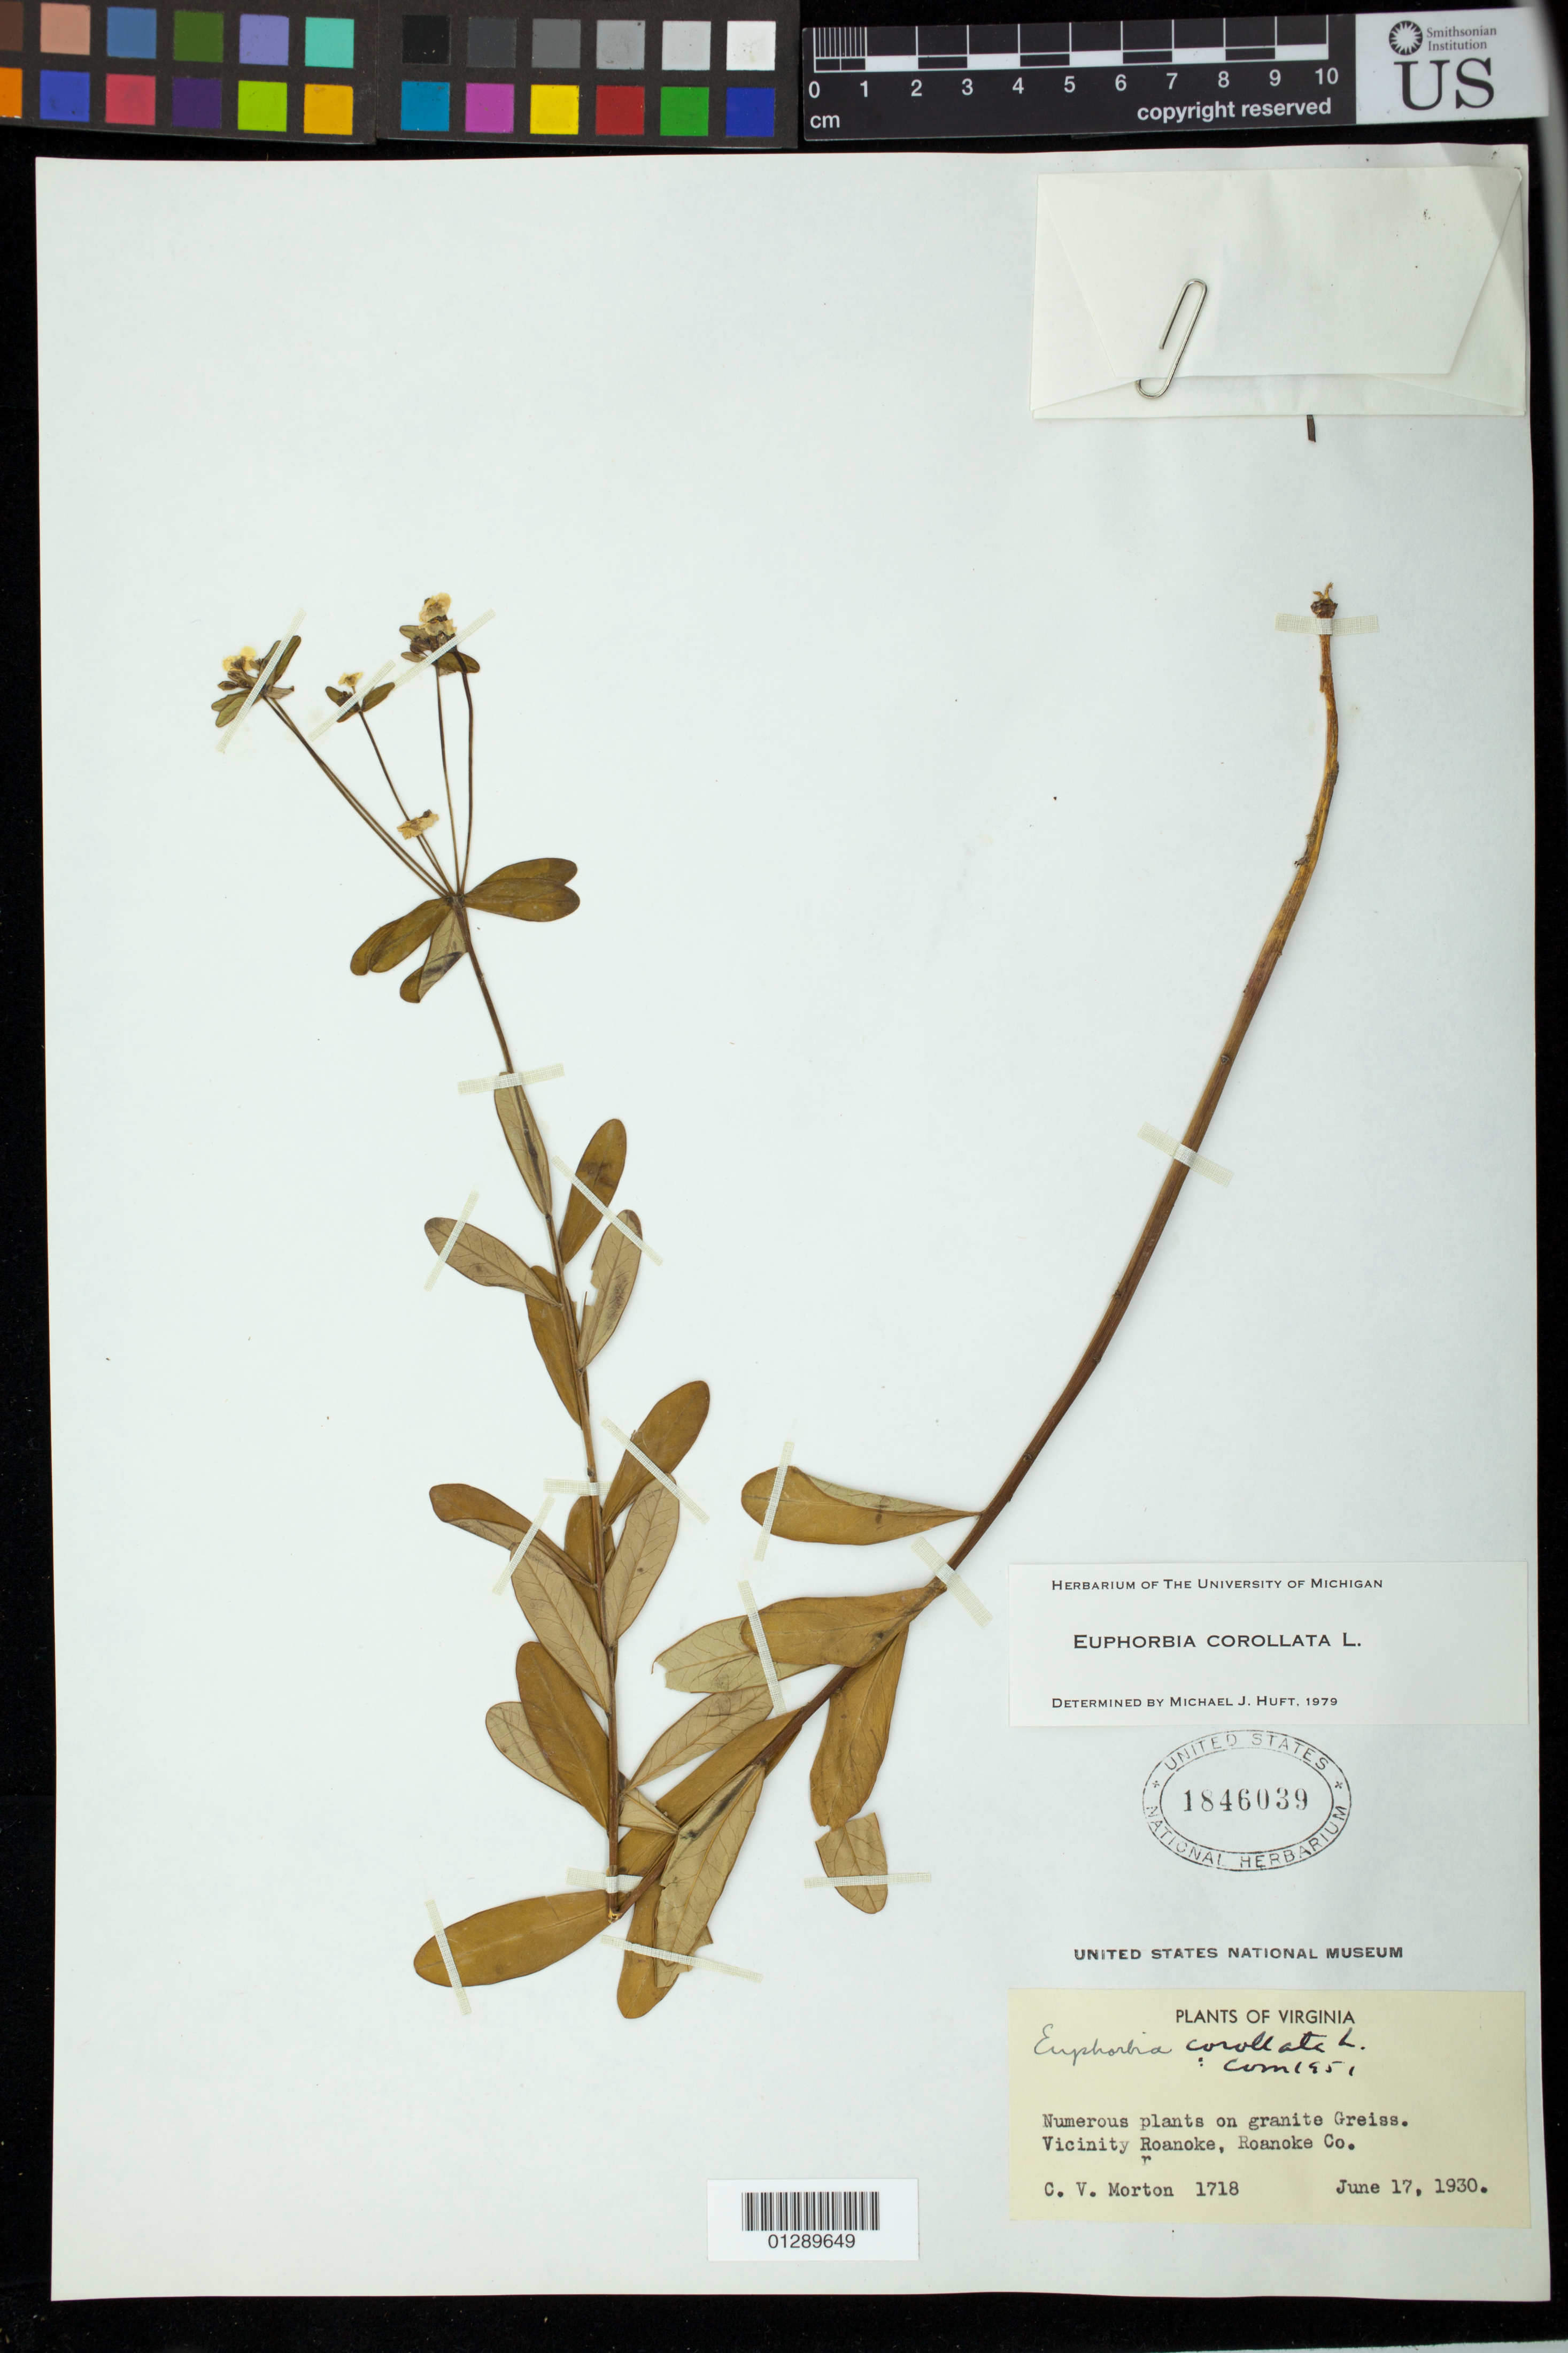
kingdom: Plantae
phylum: Tracheophyta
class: Magnoliopsida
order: Malpighiales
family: Euphorbiaceae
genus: Euphorbia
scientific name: Euphorbia corollata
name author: L.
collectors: C. V. Morton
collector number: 1718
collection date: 1930-06-17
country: United States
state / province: Virginia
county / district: Roanoke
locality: Vicinity Roanoke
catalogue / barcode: US 1846039